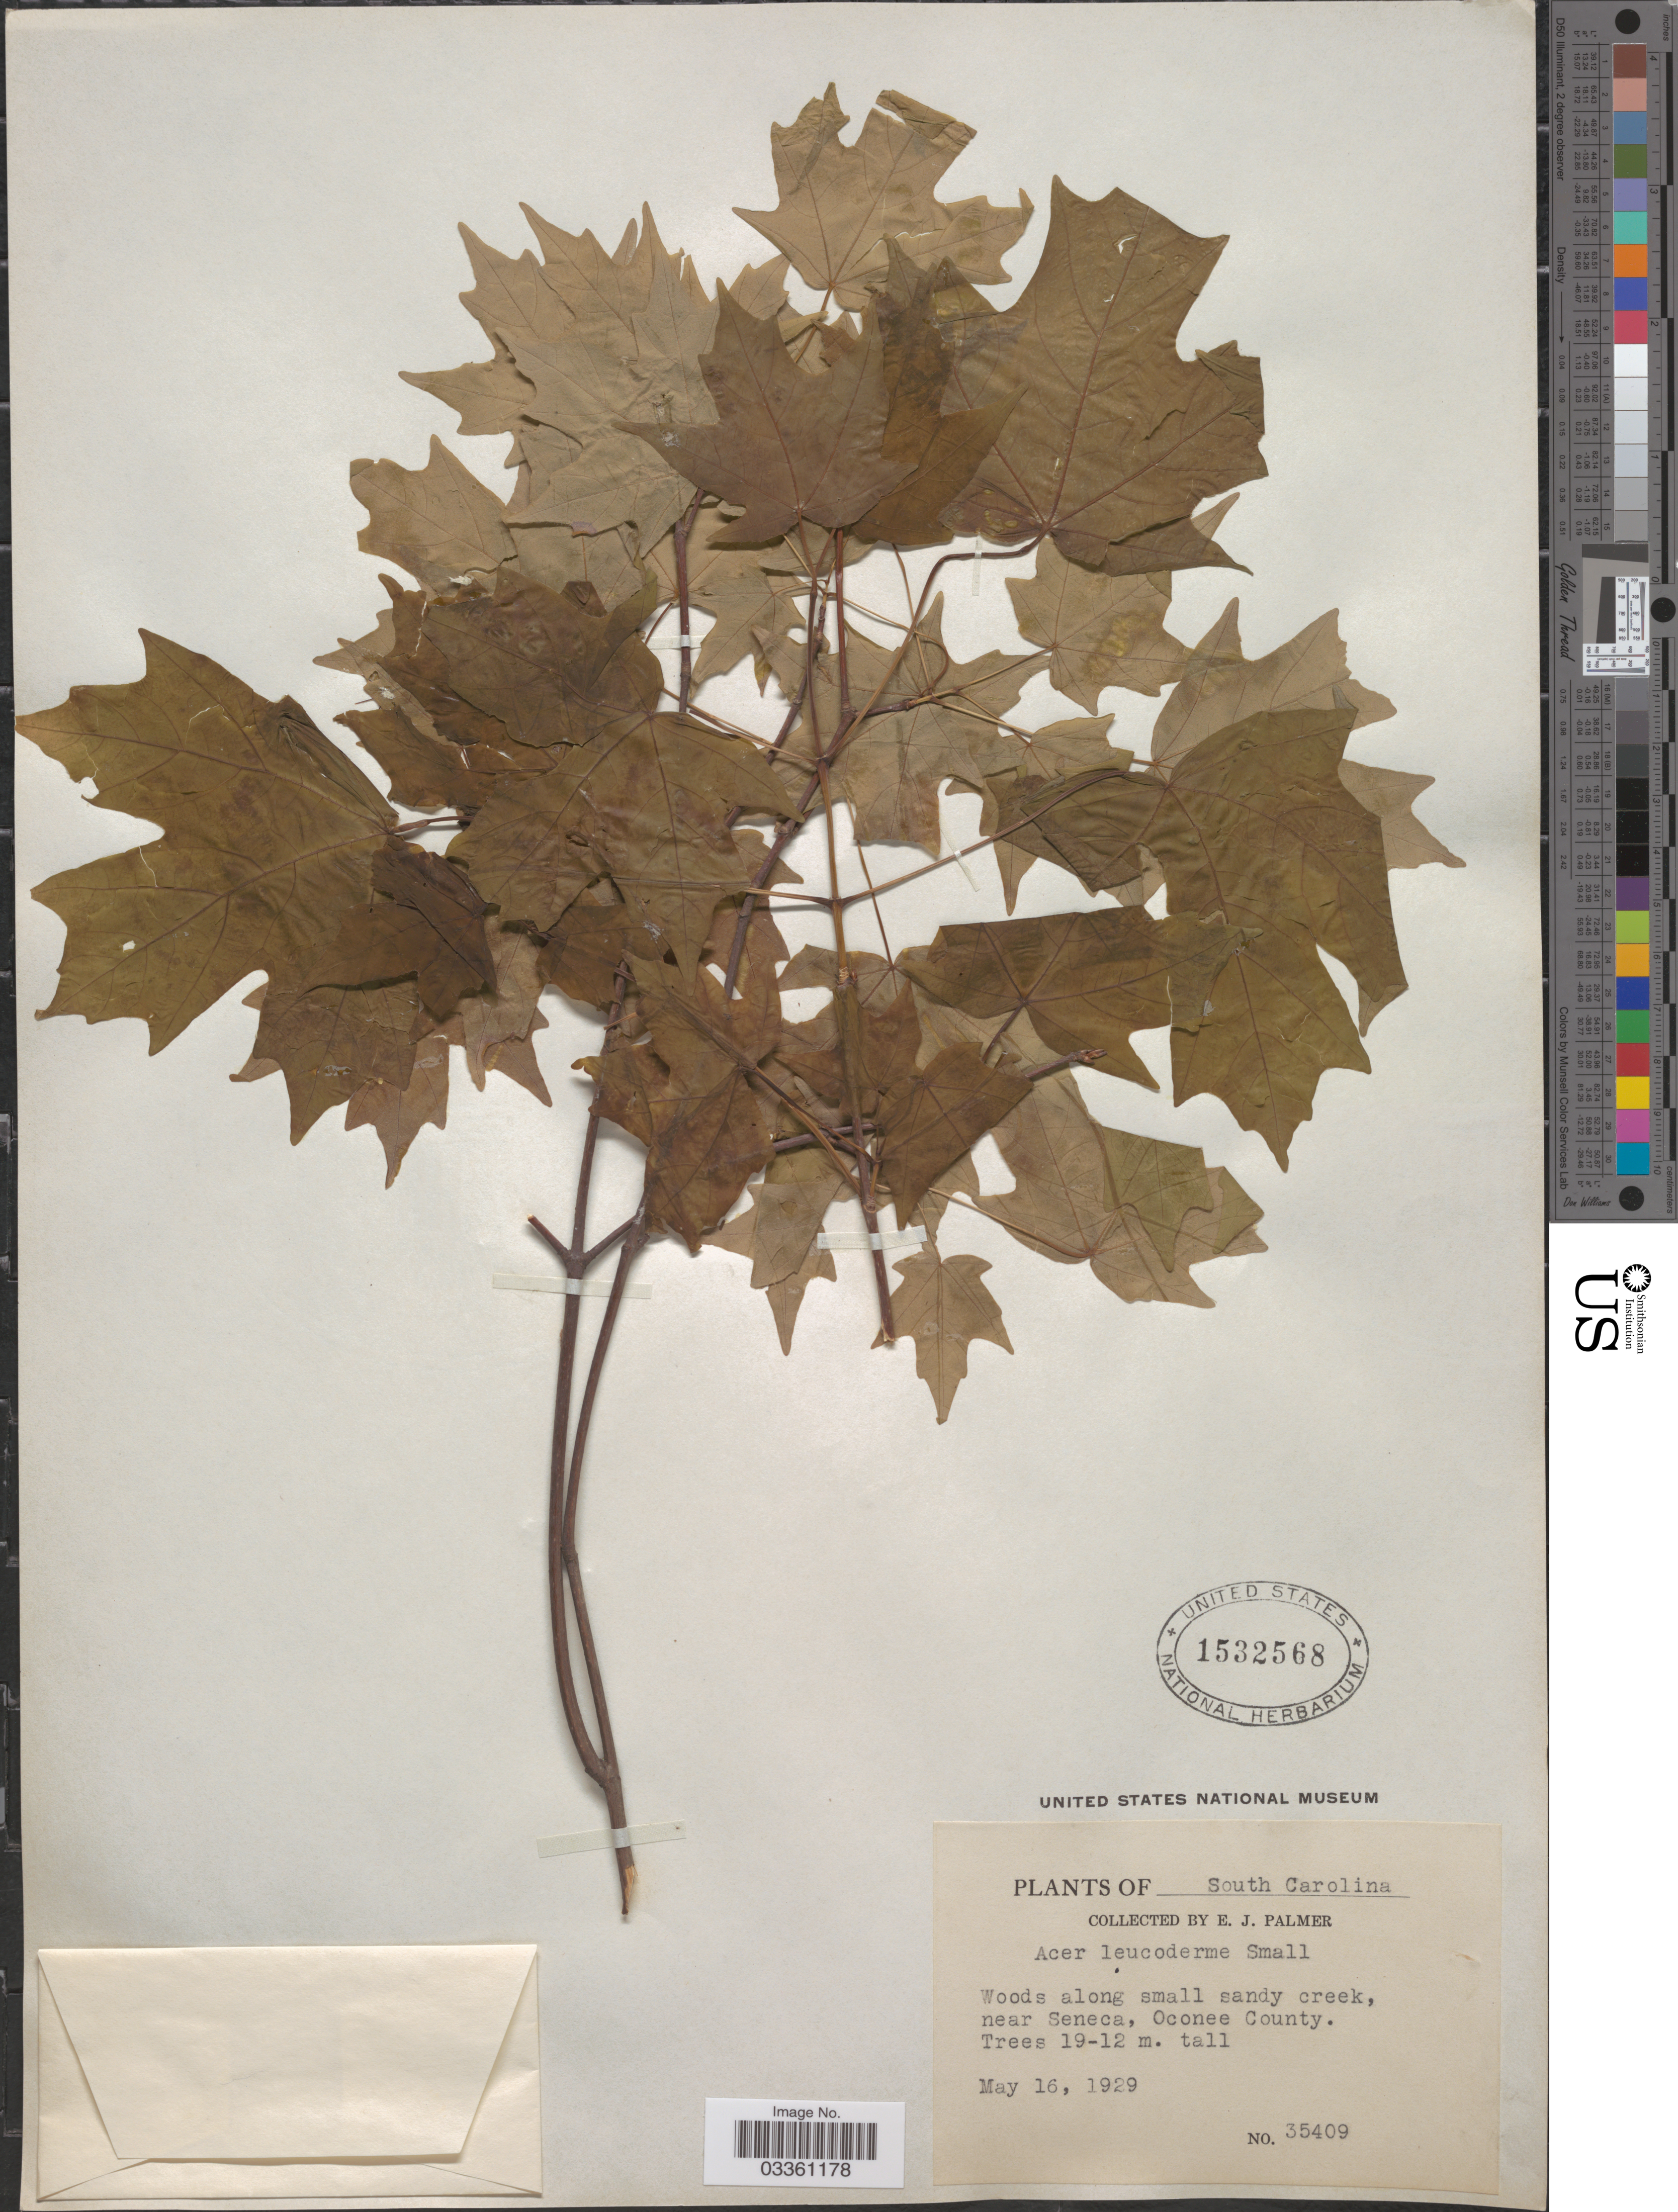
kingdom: Plantae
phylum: Tracheophyta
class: Magnoliopsida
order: Sapindales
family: Sapindaceae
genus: Acer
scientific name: Acer saccharum subsp. leucoderme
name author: (Small) Desmarais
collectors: E. J. Palmer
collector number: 35409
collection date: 1929-05-16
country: United States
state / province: South Carolina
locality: Near Seneca, Oconee county.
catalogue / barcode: US 1532568